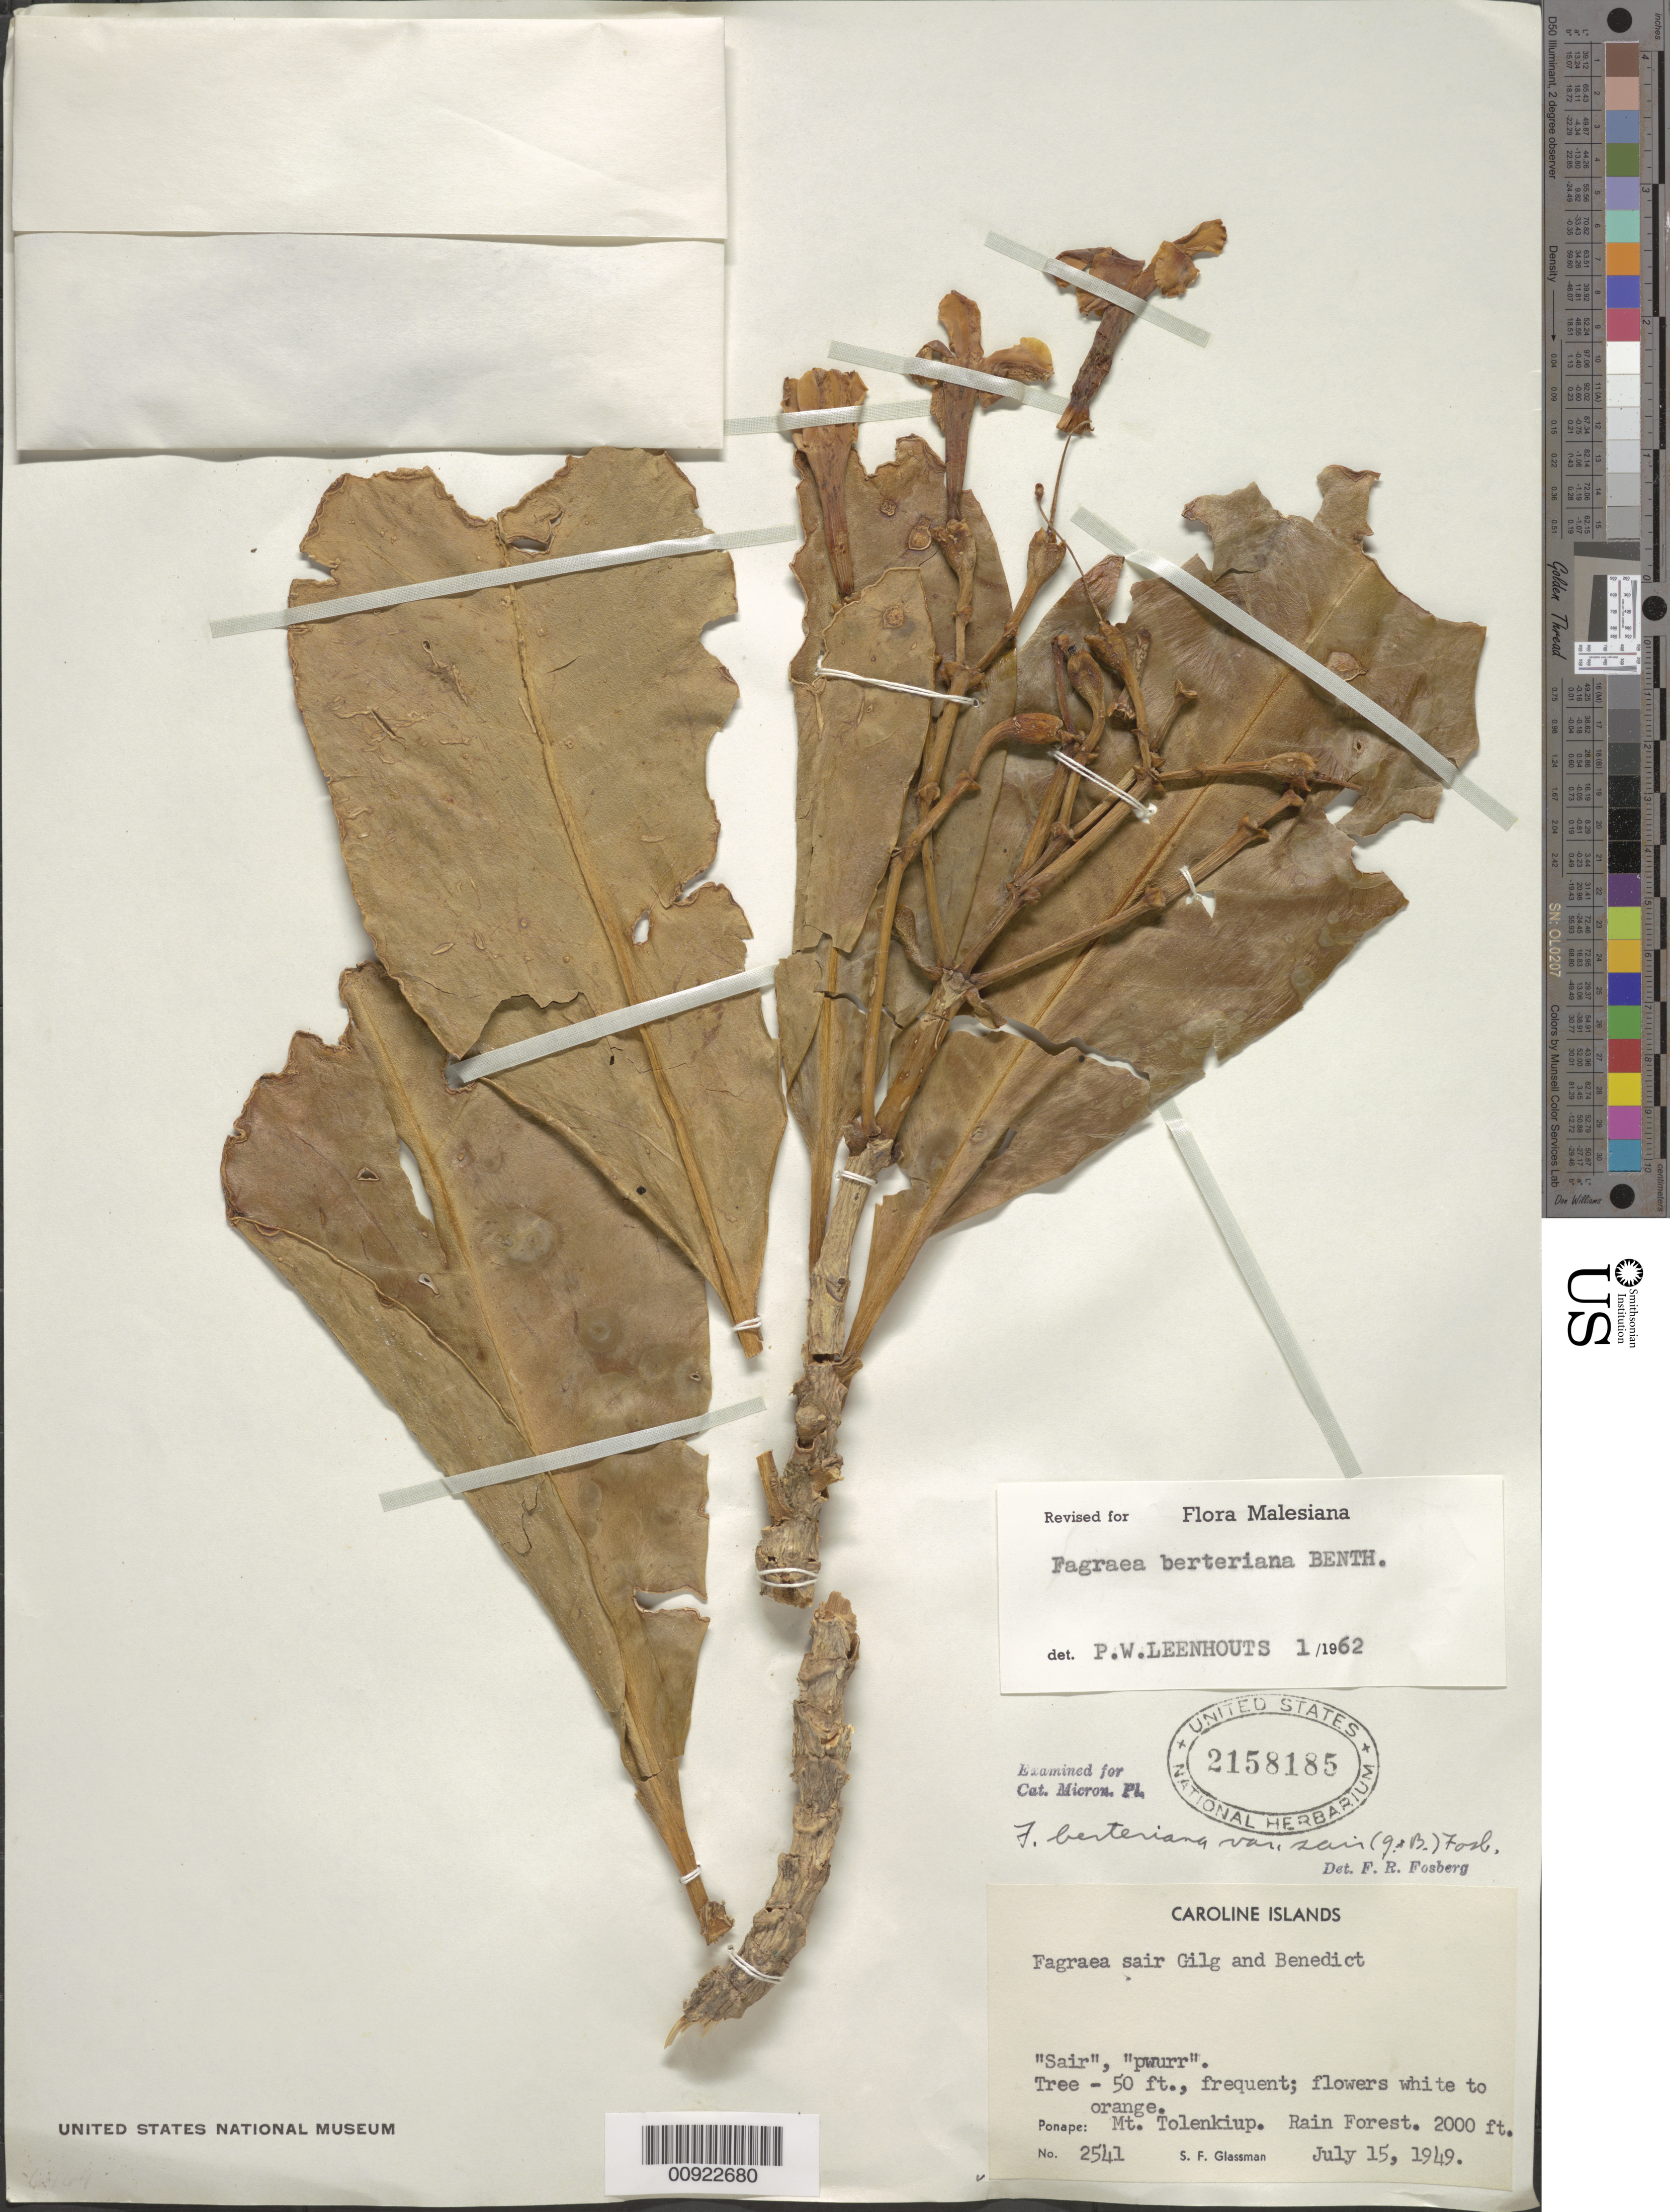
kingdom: Plantae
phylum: Tracheophyta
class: Magnoliopsida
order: Gentianales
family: Gentianaceae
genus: Fagraea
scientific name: Fagraea berteroana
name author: Benth.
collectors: S. F. Glassman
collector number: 2541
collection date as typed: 15 Jul 1949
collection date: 1949-07-15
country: Micronesia, Federated States of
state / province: Pohnpei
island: Pohnpei [Ponape]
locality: Mt. Tolenkiup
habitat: Rainforest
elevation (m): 610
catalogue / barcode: US 2158185